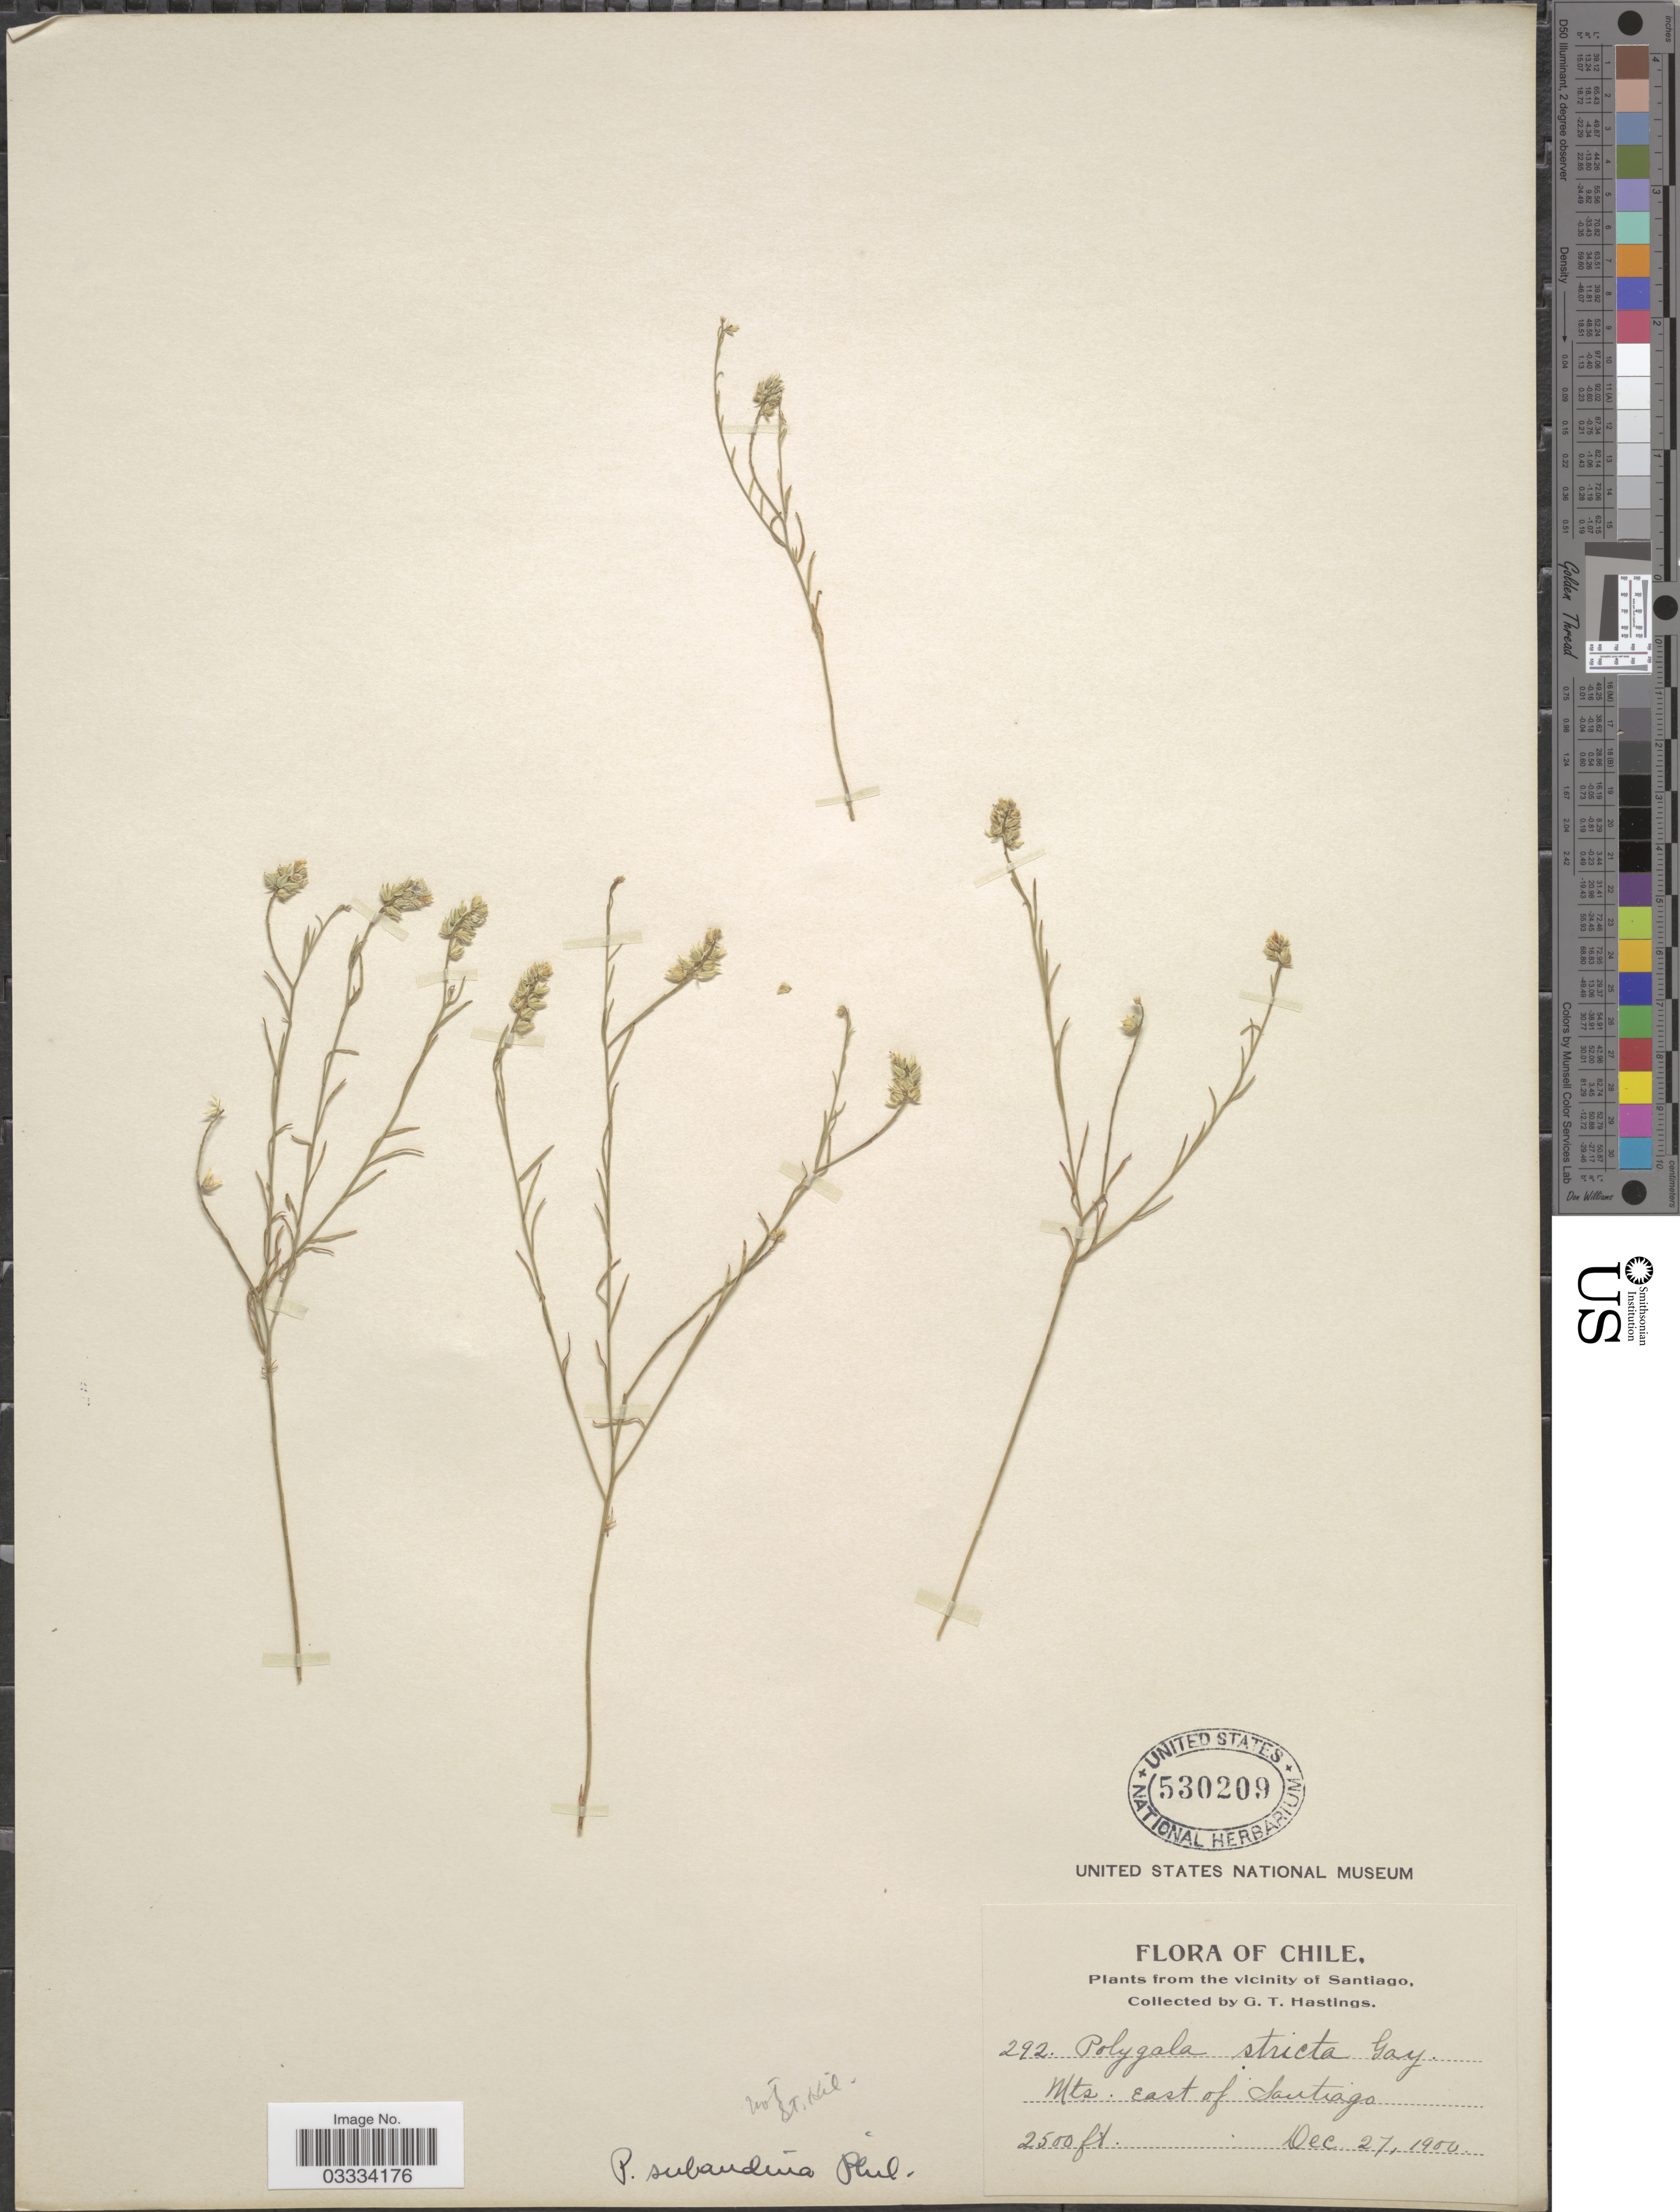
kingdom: Plantae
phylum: Tracheophyta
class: Magnoliopsida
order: Fabales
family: Polygalaceae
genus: Polygala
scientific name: Polygala subandina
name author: Phil.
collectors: G. Hastings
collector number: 292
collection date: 1900-12-27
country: Chile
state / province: Región Metropolitana (RM)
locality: The vicinity of Santiago. Mts. east of Santiago.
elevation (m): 762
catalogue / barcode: US 530209